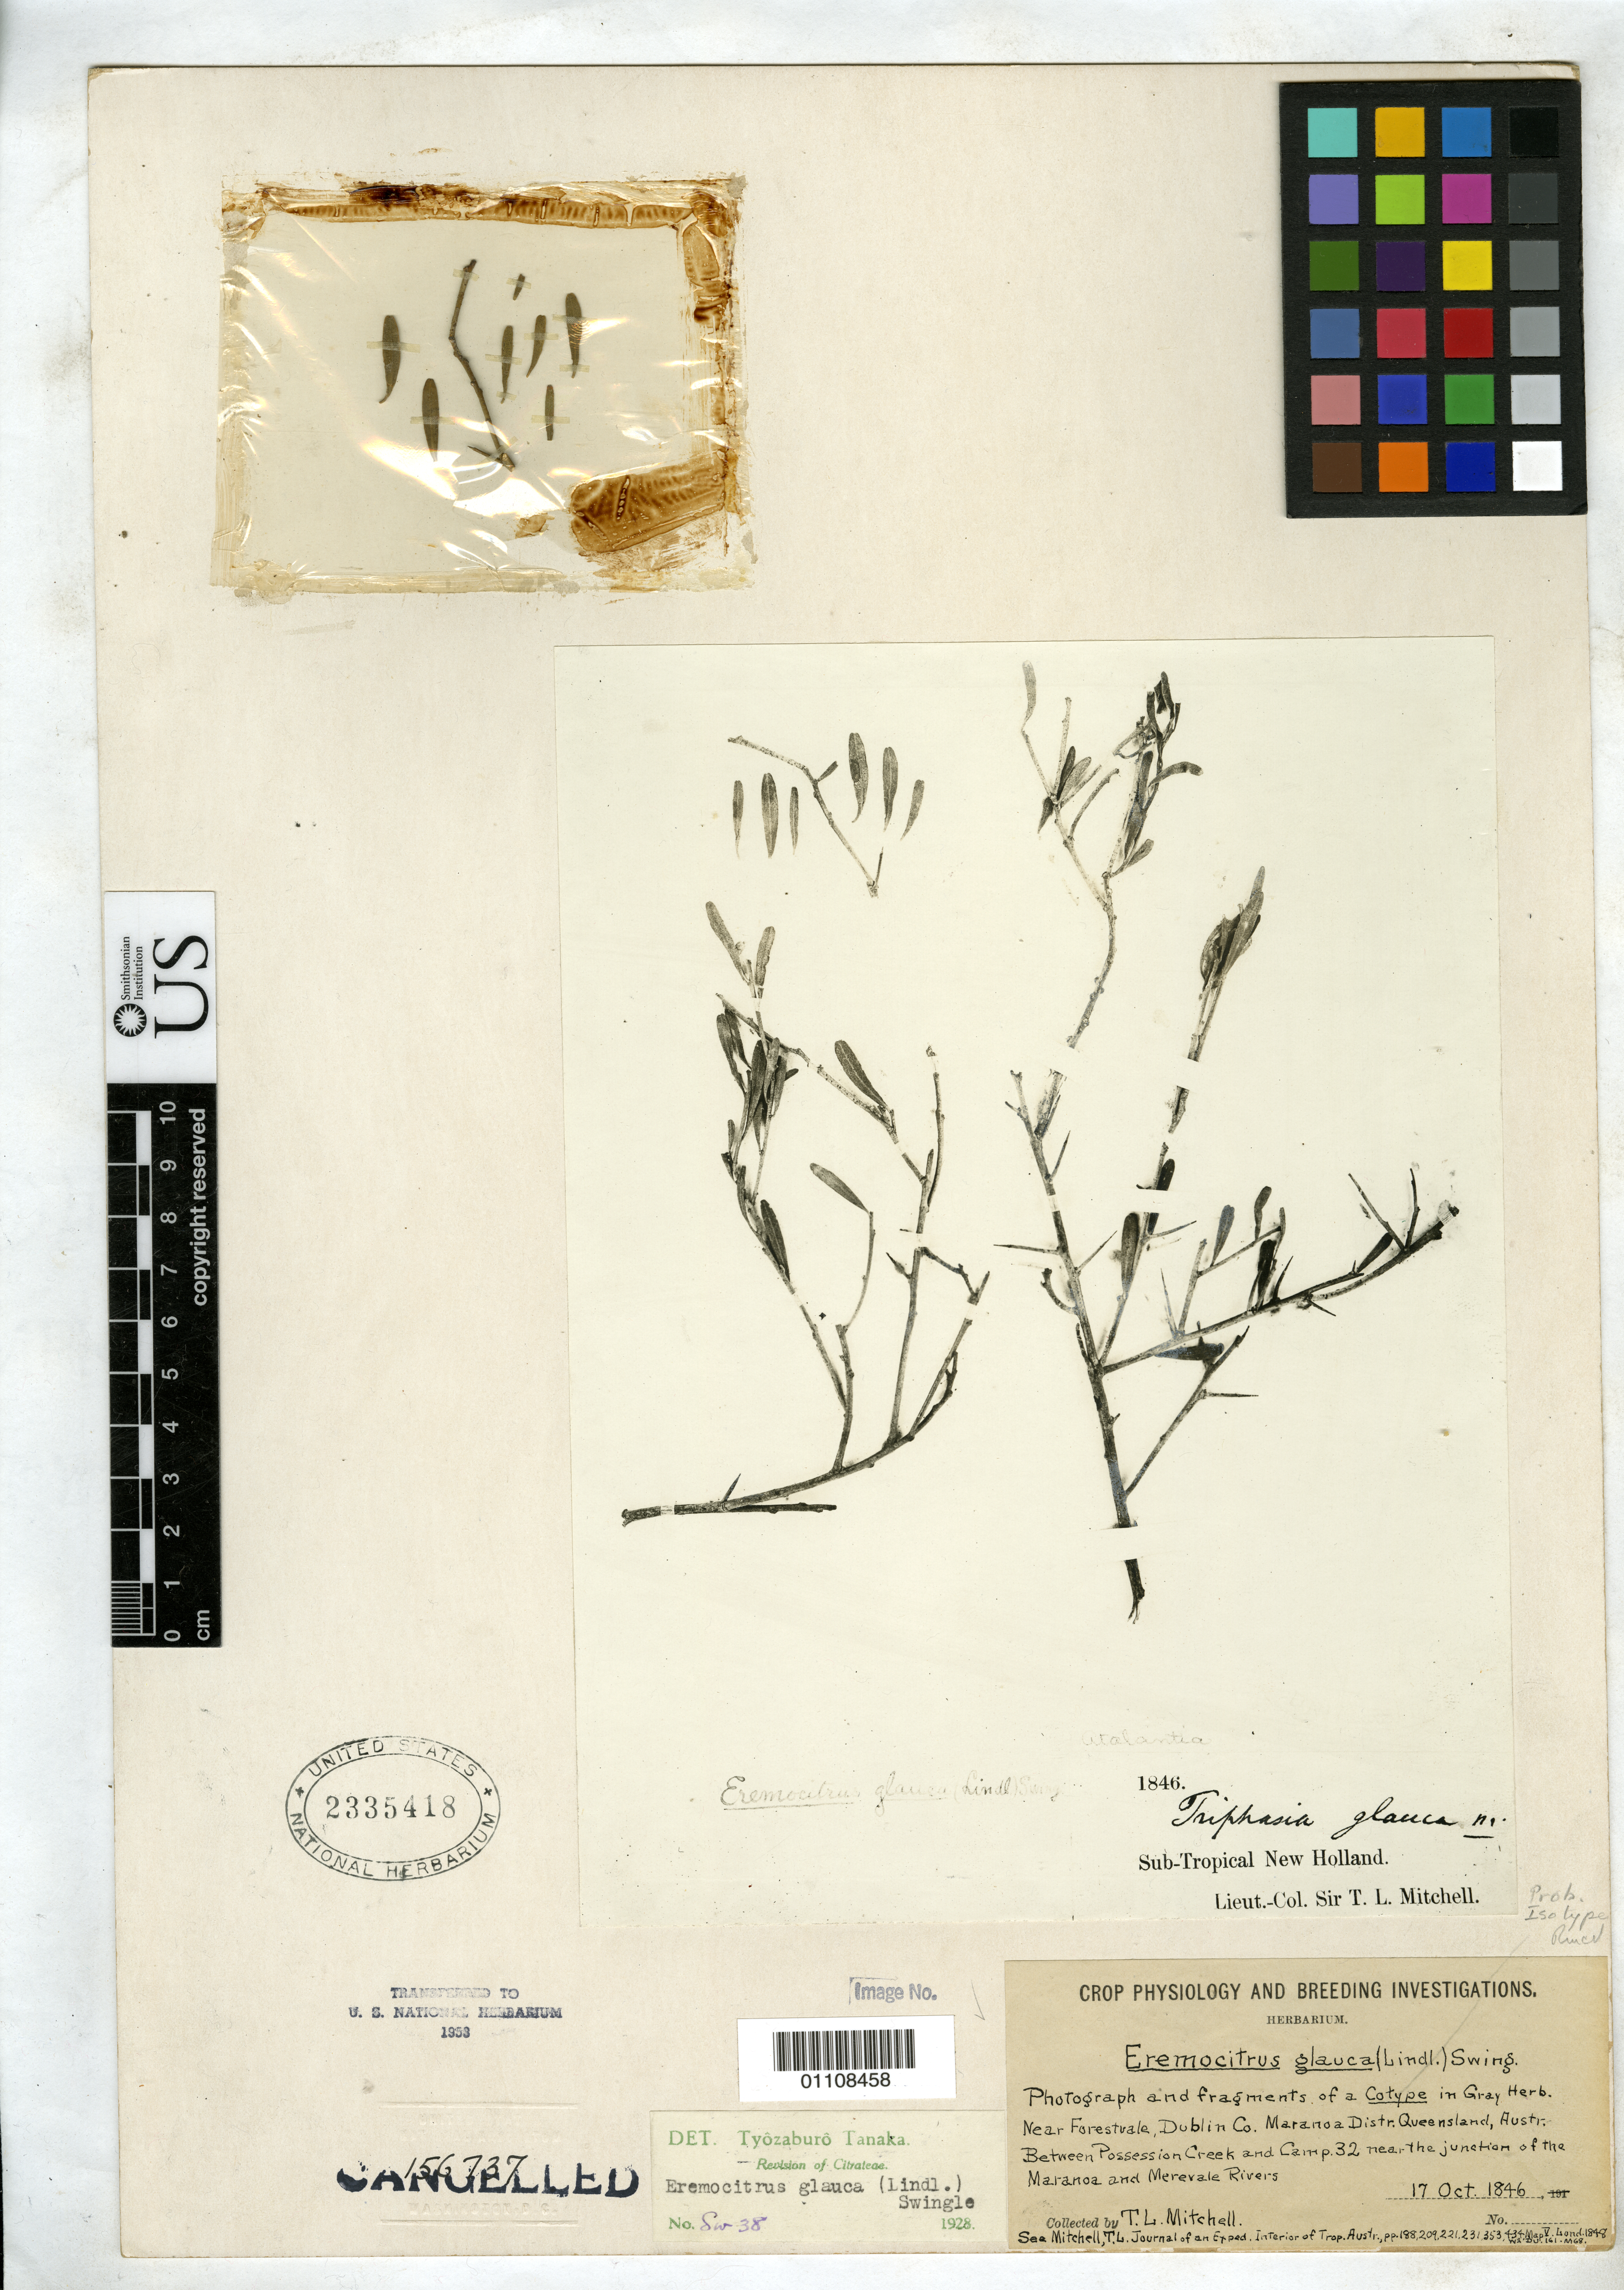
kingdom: Plantae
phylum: Tracheophyta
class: Magnoliopsida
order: Sapindales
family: Rutaceae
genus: Triphasia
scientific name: Triphasia glauca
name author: Lindl.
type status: Type Collection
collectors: T. Mitchell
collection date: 1846-10-17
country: Australia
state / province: Queensland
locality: Maranoa Distr., Dublin Co, near Forestvale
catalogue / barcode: US 2335418